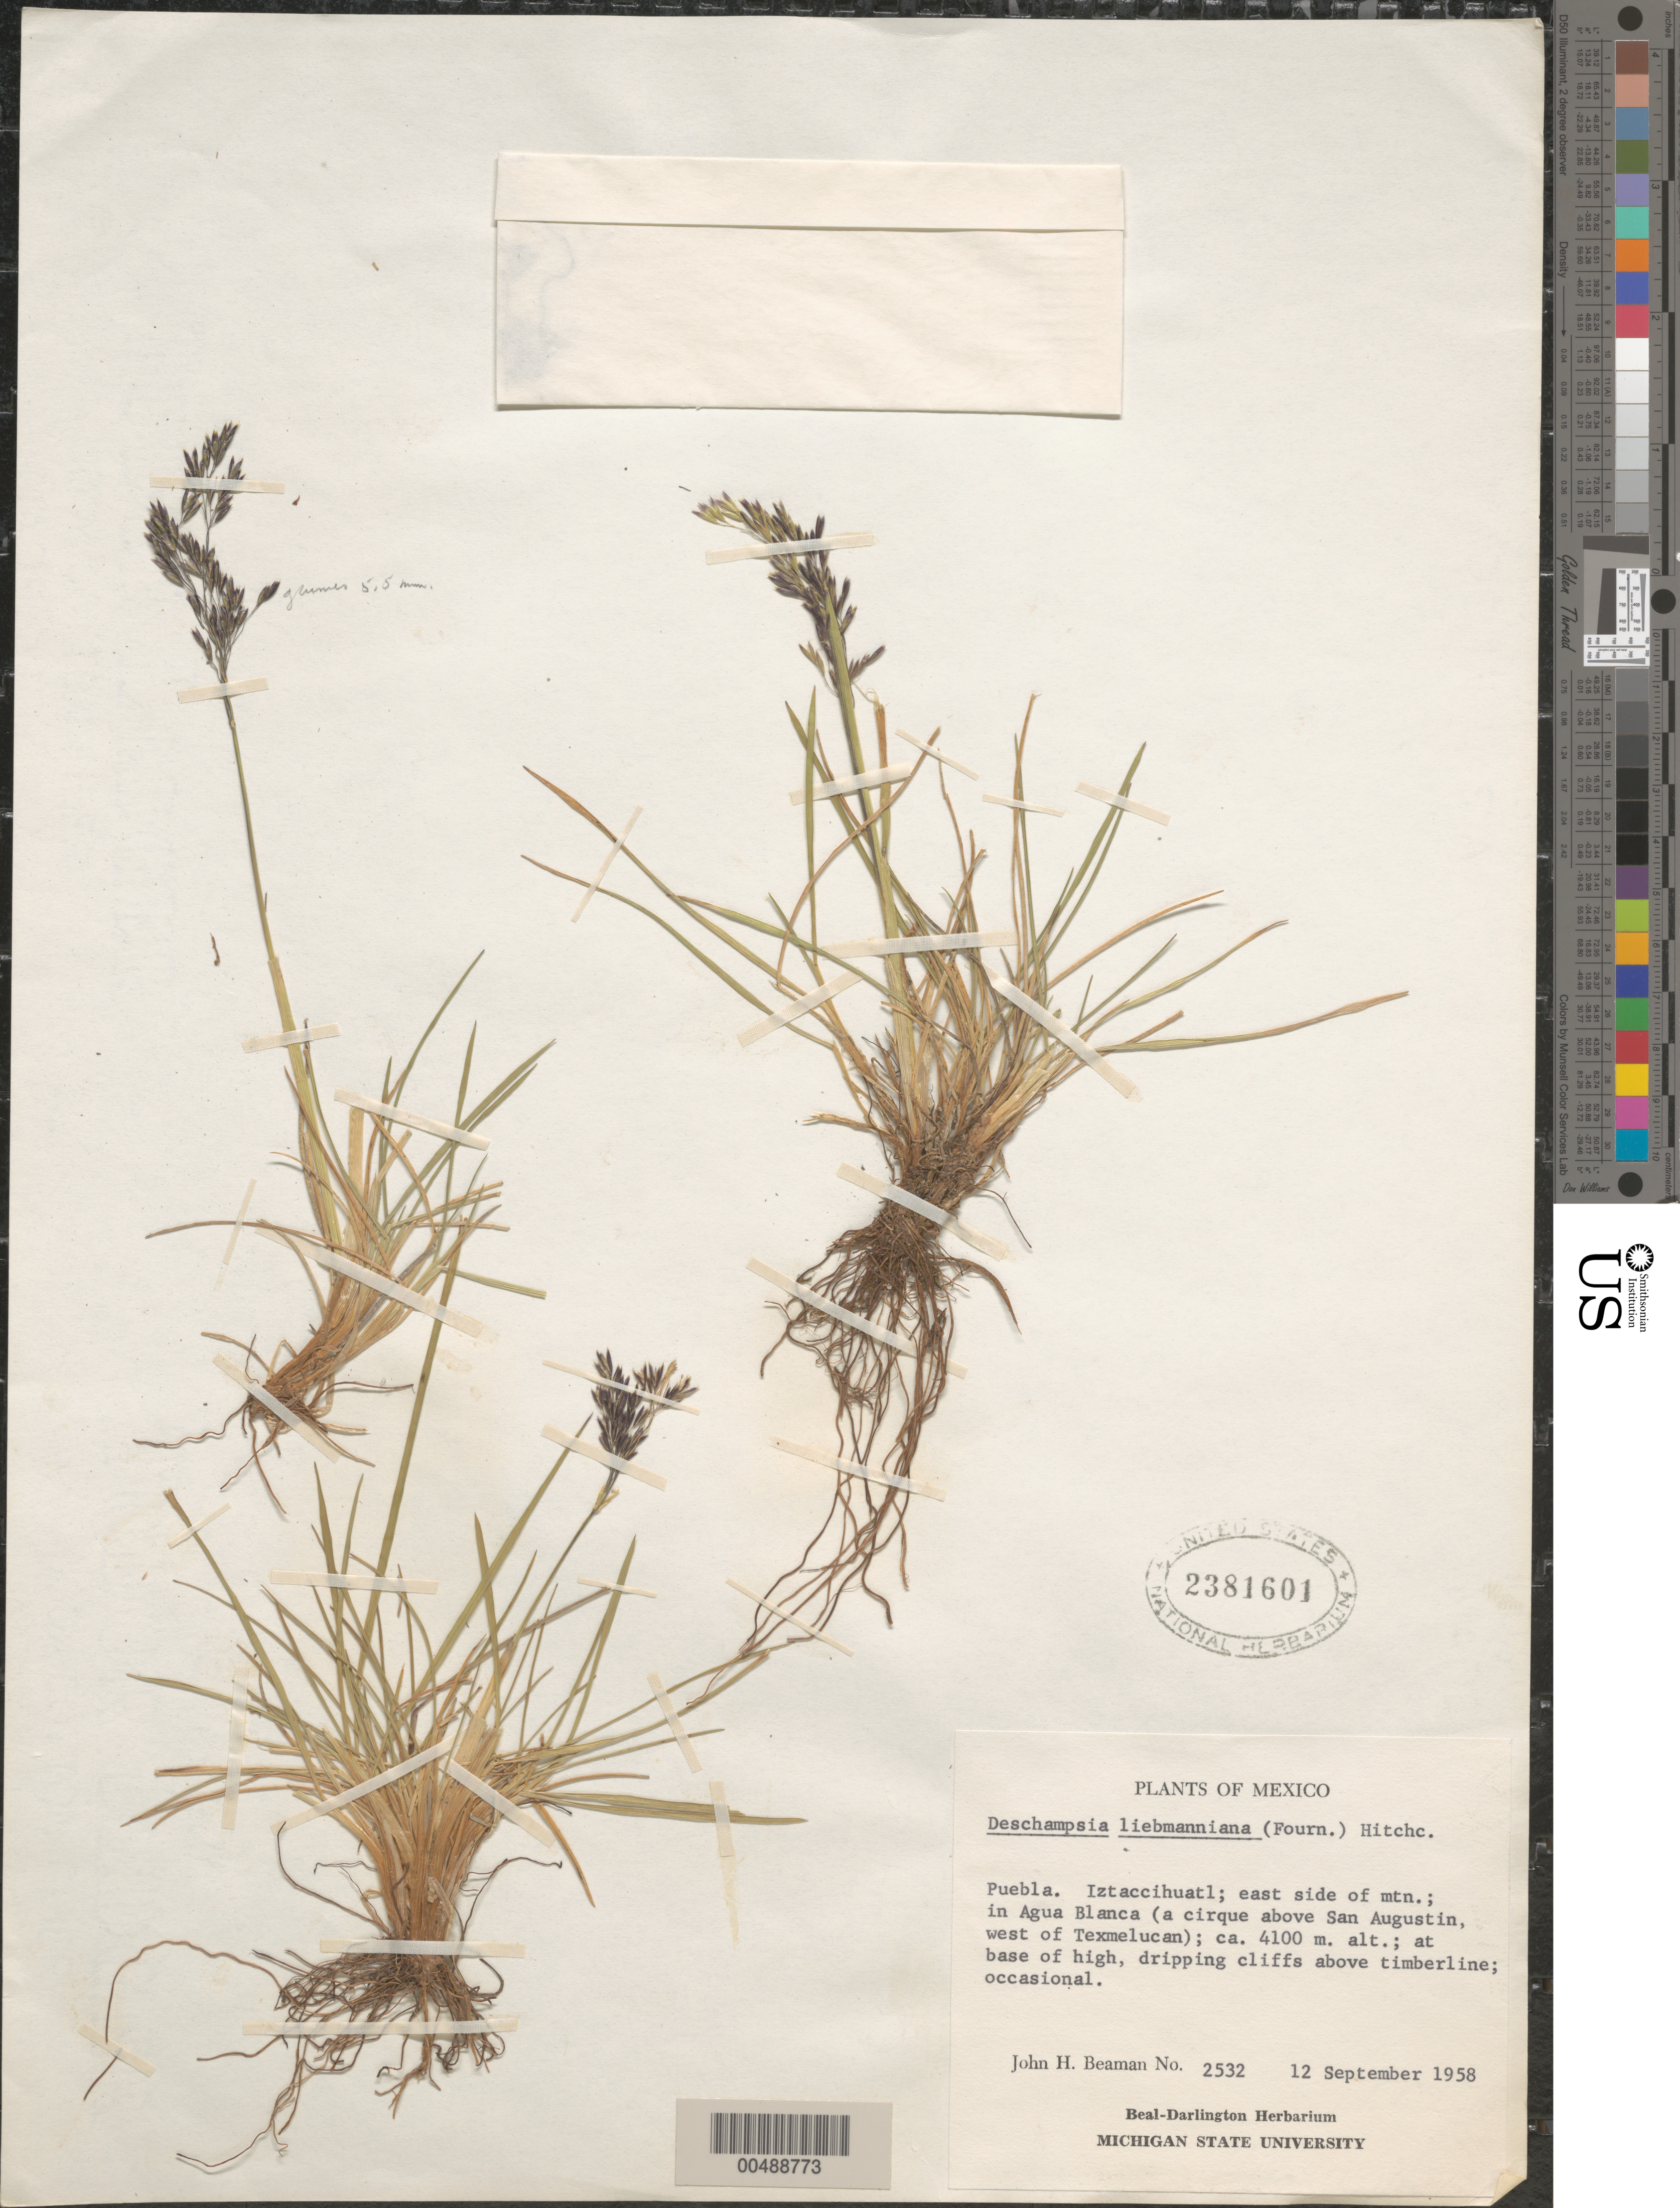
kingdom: Plantae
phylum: Tracheophyta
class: Liliopsida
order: Poales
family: Poaceae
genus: Deschampsia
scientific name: Deschampsia liebmanniana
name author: (E. Fourn.) Hitchc.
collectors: J. H. Beaman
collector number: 2532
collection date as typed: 12 Sep 1958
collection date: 1958-09-12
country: Mexico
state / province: Puebla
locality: Iztaccihuatl, E side of mtn, in Agua Blanca (a cirgue above San Augutin, W of Texmelucan)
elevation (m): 4100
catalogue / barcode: US 2381601